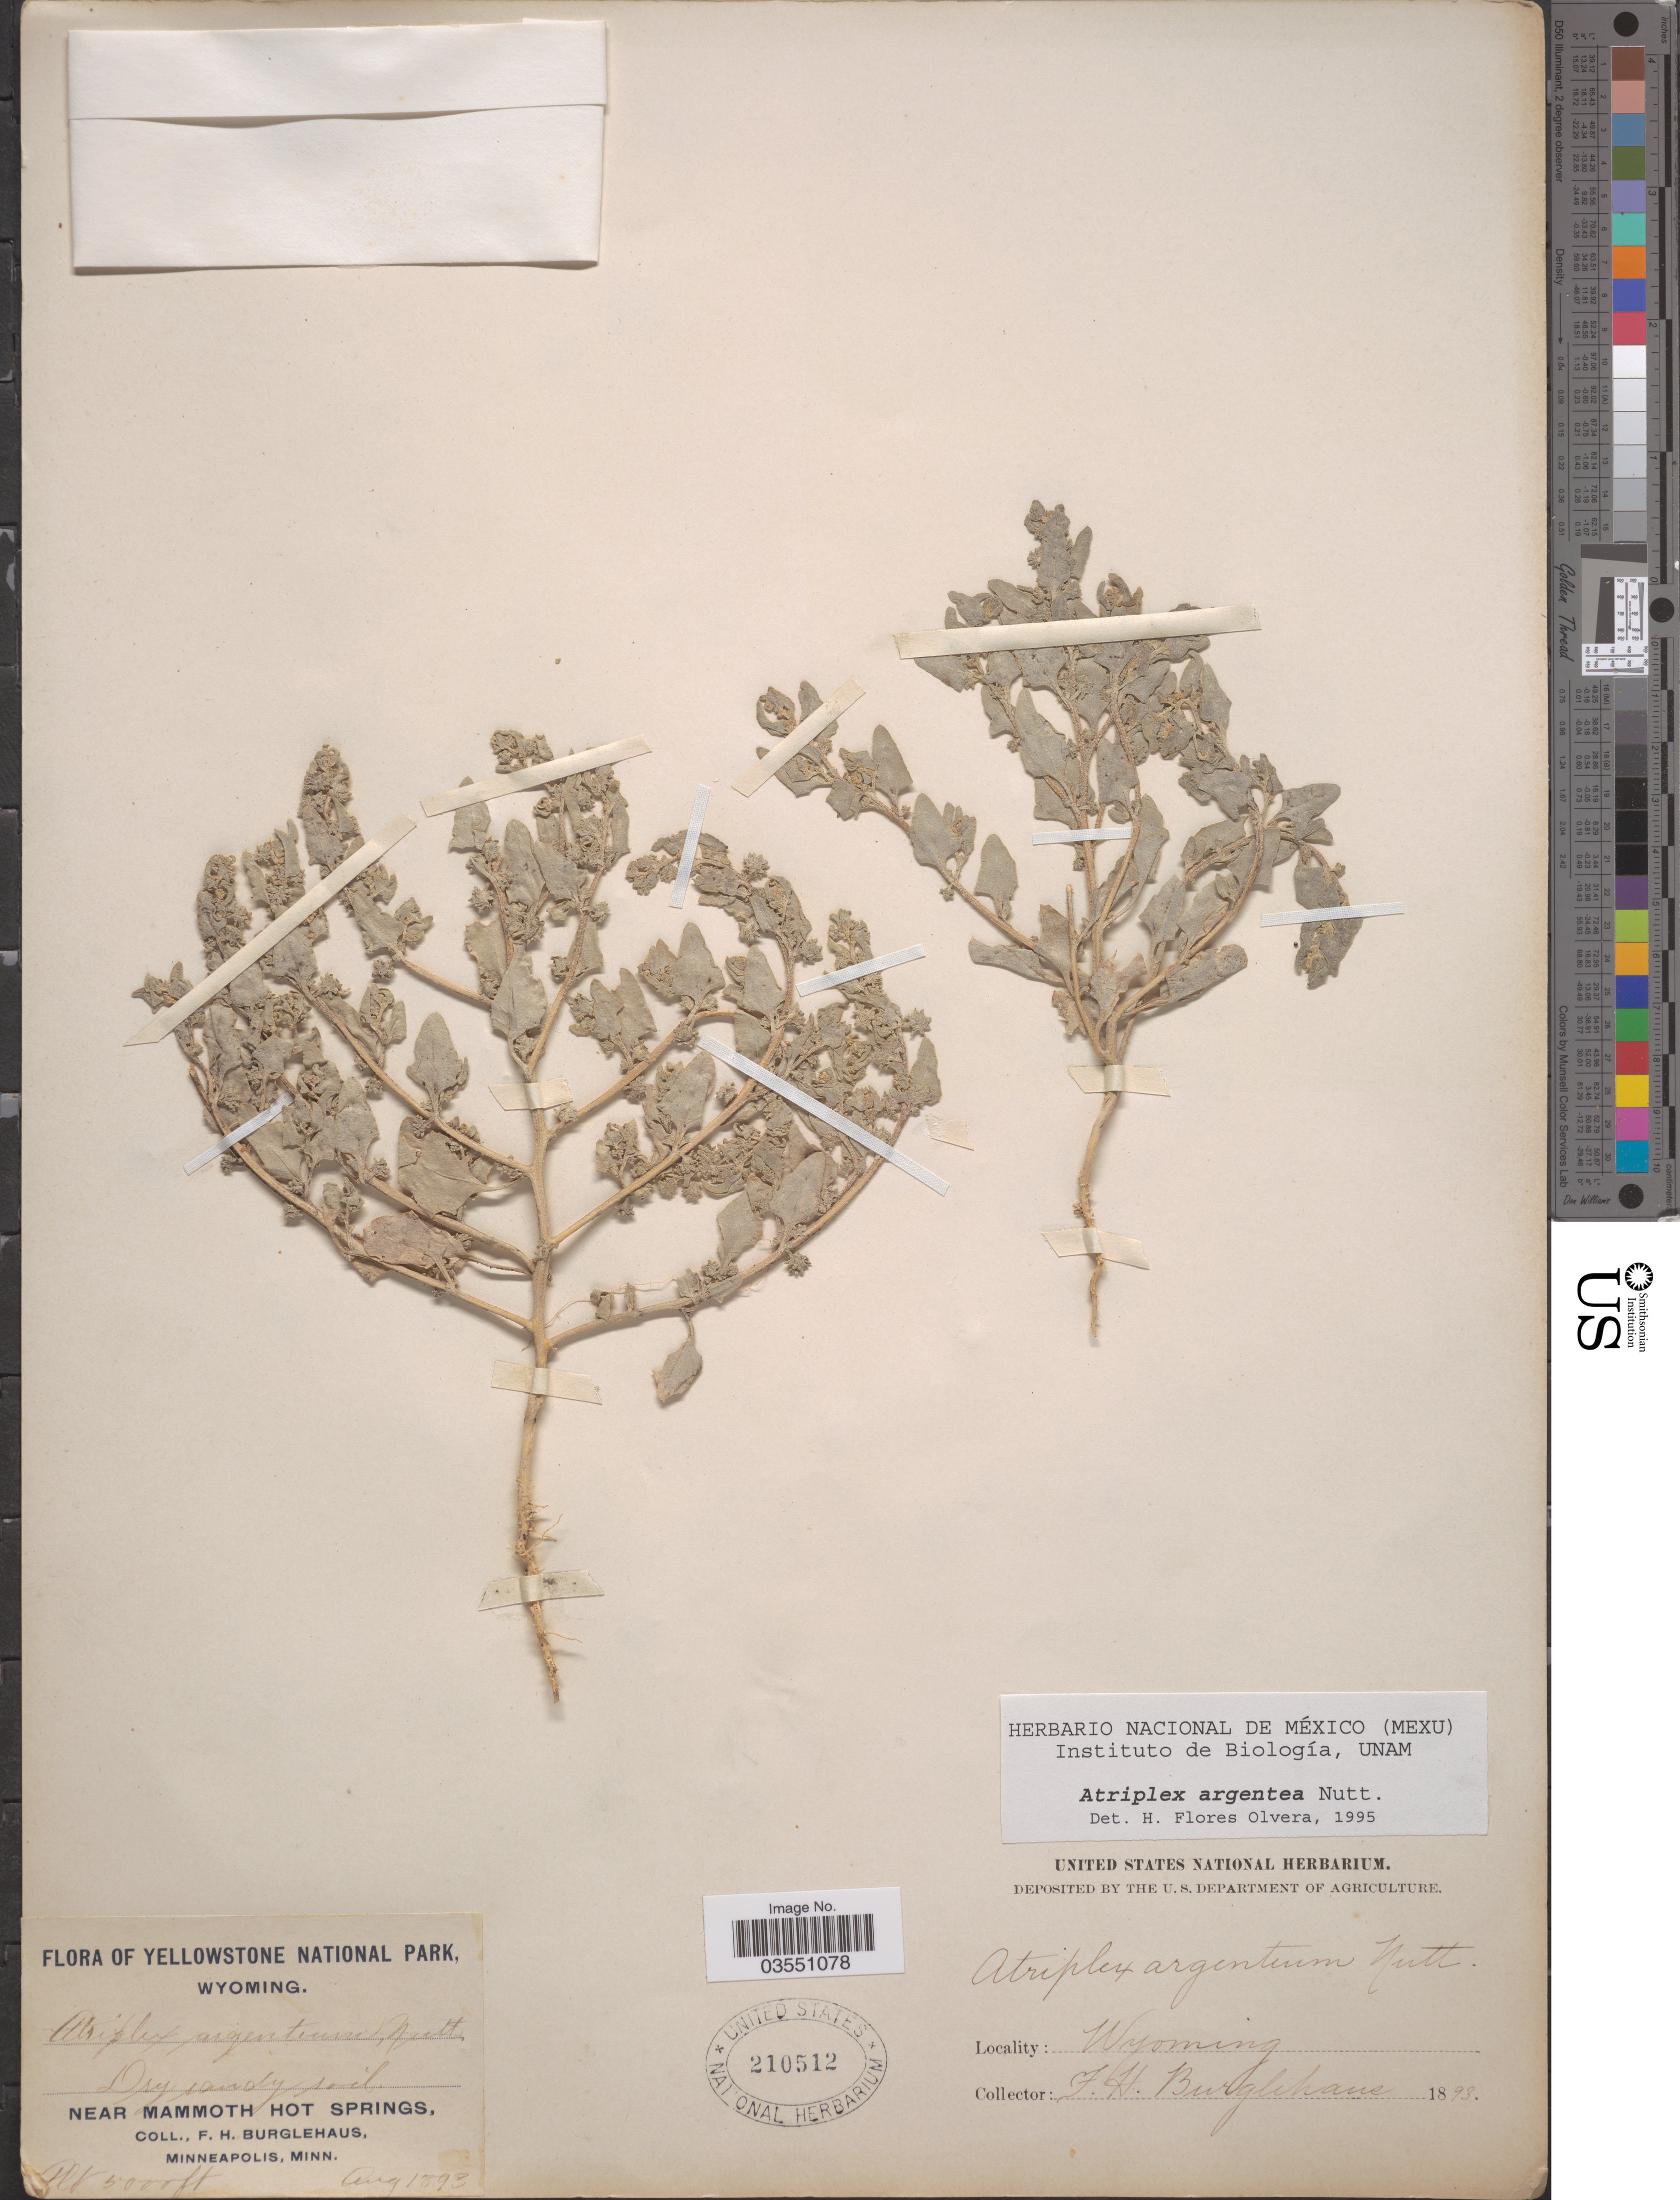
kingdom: Plantae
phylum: Tracheophyta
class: Magnoliopsida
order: Caryophyllales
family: Amaranthaceae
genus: Atriplex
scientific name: Atriplex argentea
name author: Nutt.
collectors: F. Burglehaus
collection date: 1893-08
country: United States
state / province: Wyoming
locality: Yellowstone National Park. Near Mammoth Hot Springs.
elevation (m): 1524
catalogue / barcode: US 210512